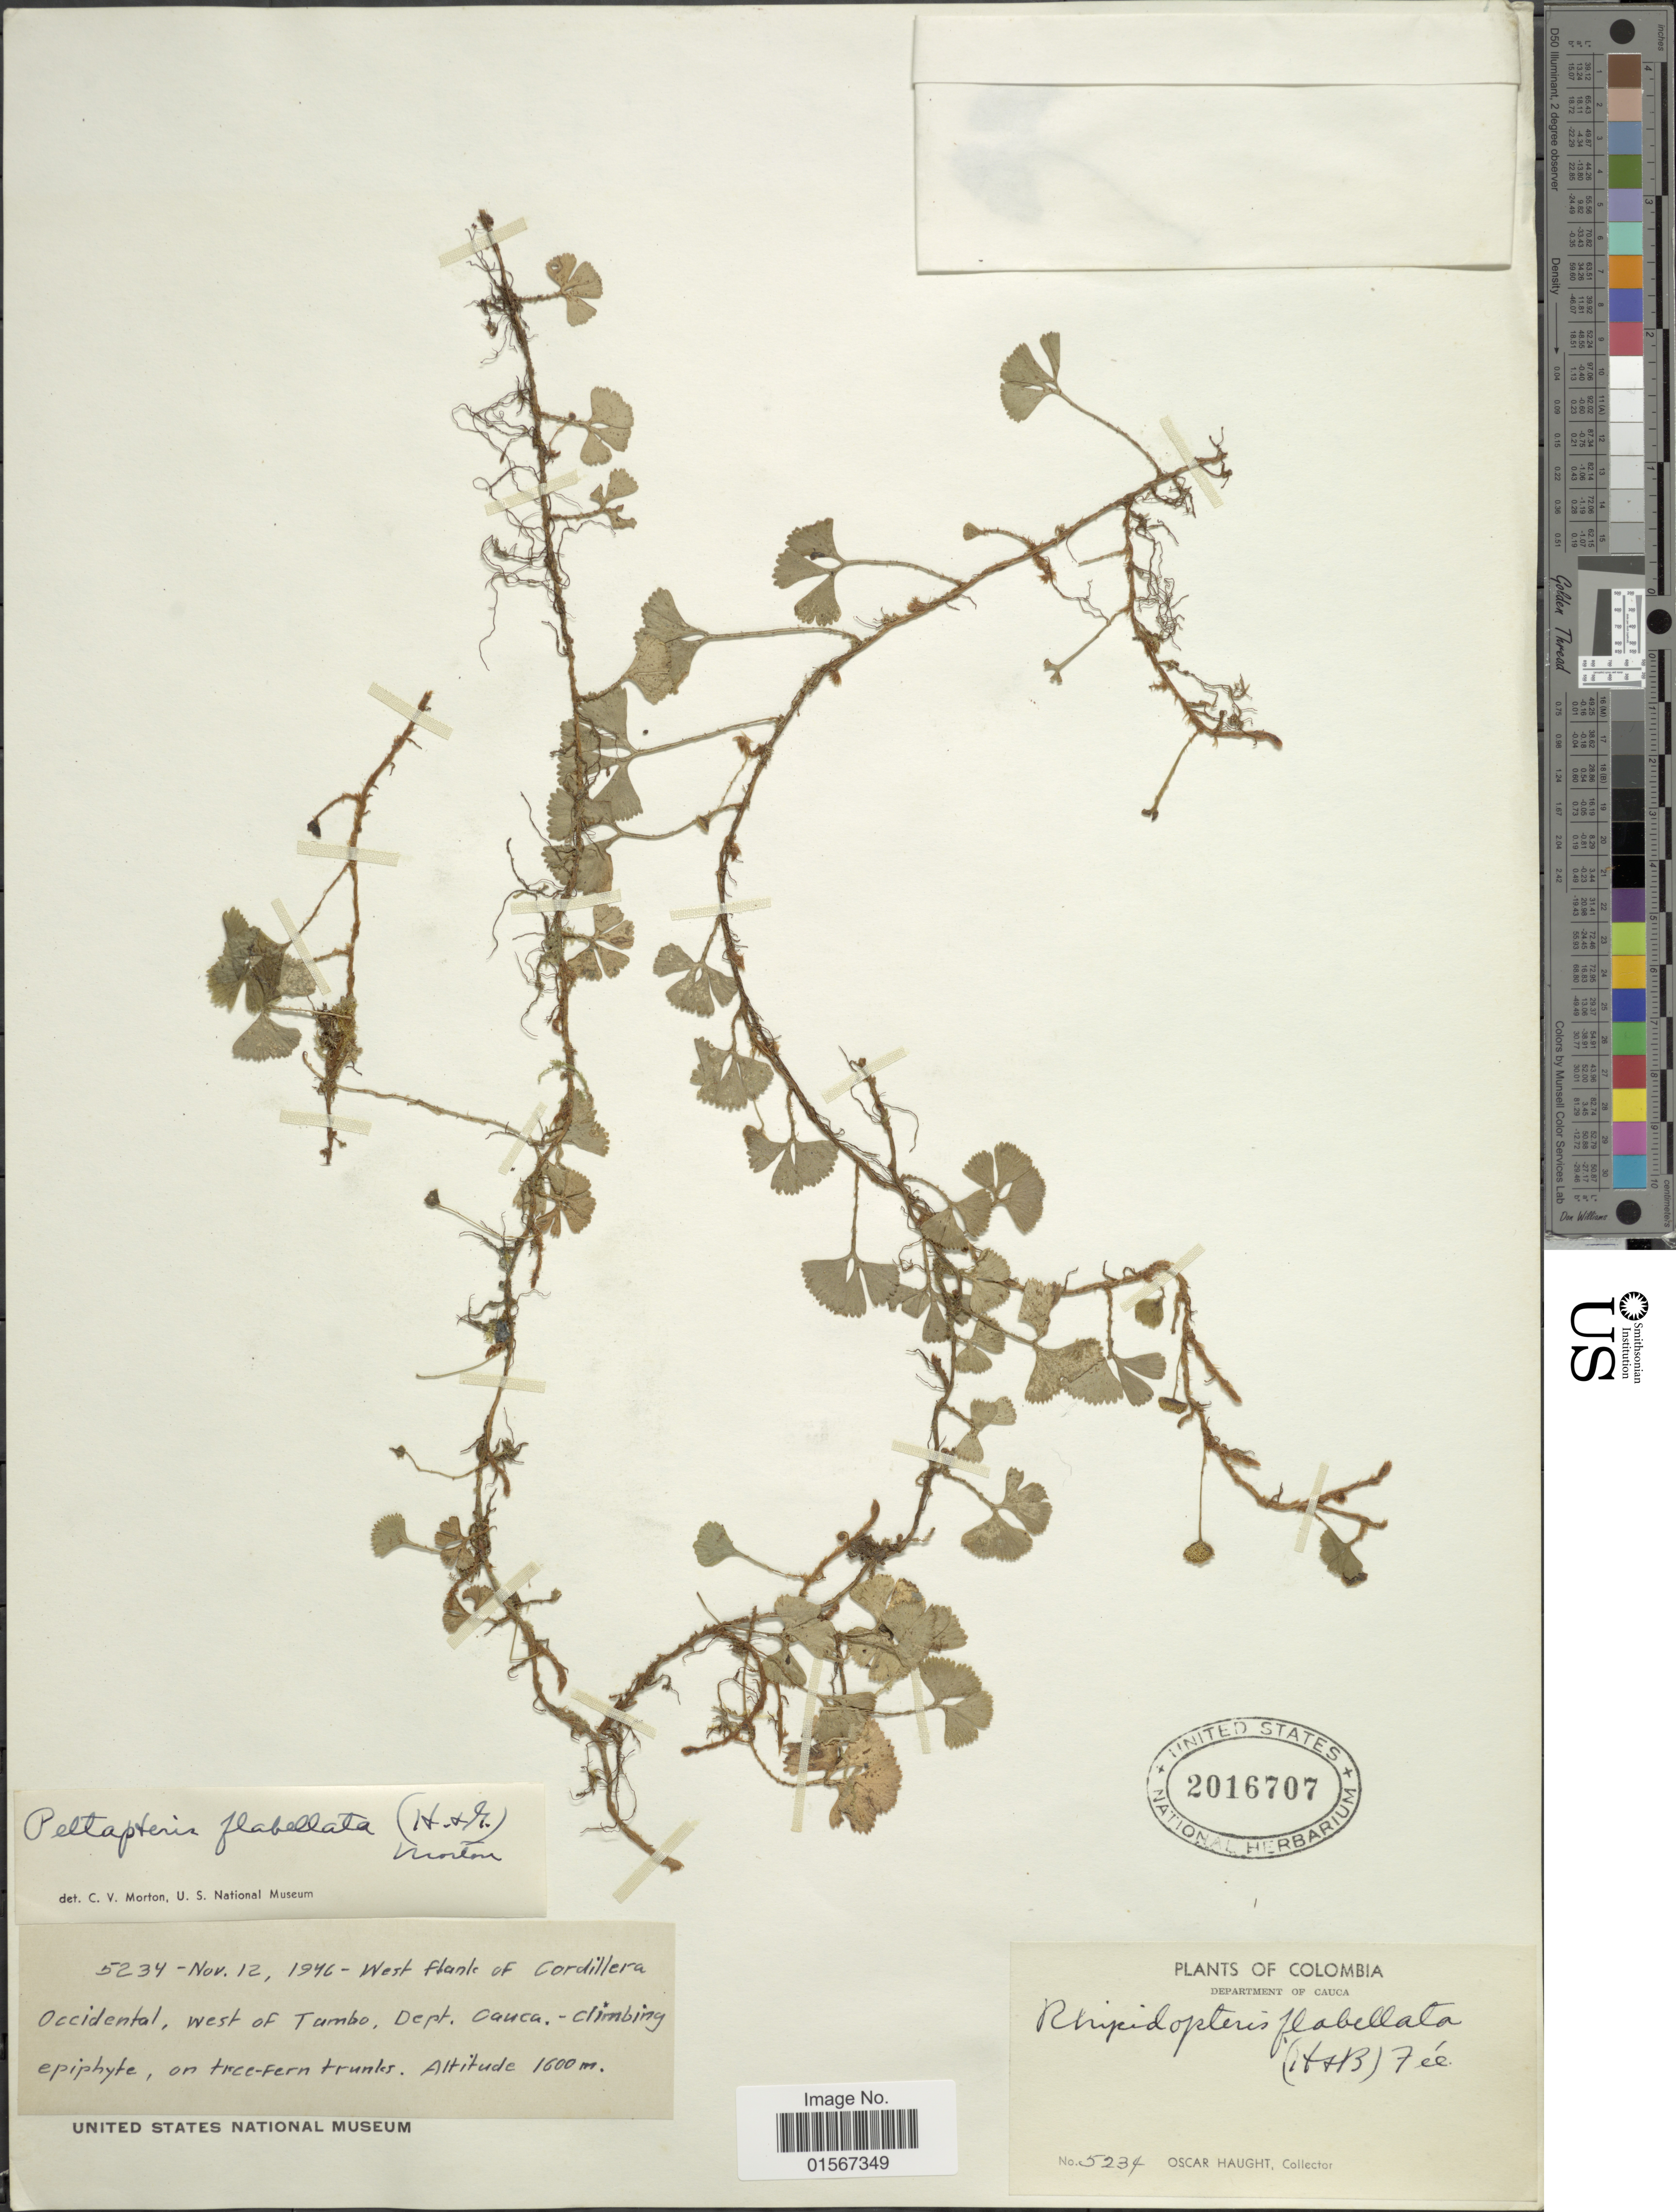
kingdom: Plantae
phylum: Tracheophyta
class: Polypodiopsida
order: Polypodiales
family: Dryopteridaceae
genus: Elaphoglossum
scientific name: Elaphoglossum peltatum f. flabellatum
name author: (Humb. & Bonpl. ex Willd.) Mickel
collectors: O. L. Haught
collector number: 5234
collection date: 1946-11-12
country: Colombia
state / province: Cauca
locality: Colombia, Department of Cauca, West flank of Cordillera Occidental, west of Tambo.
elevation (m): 1600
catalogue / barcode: US 2016707